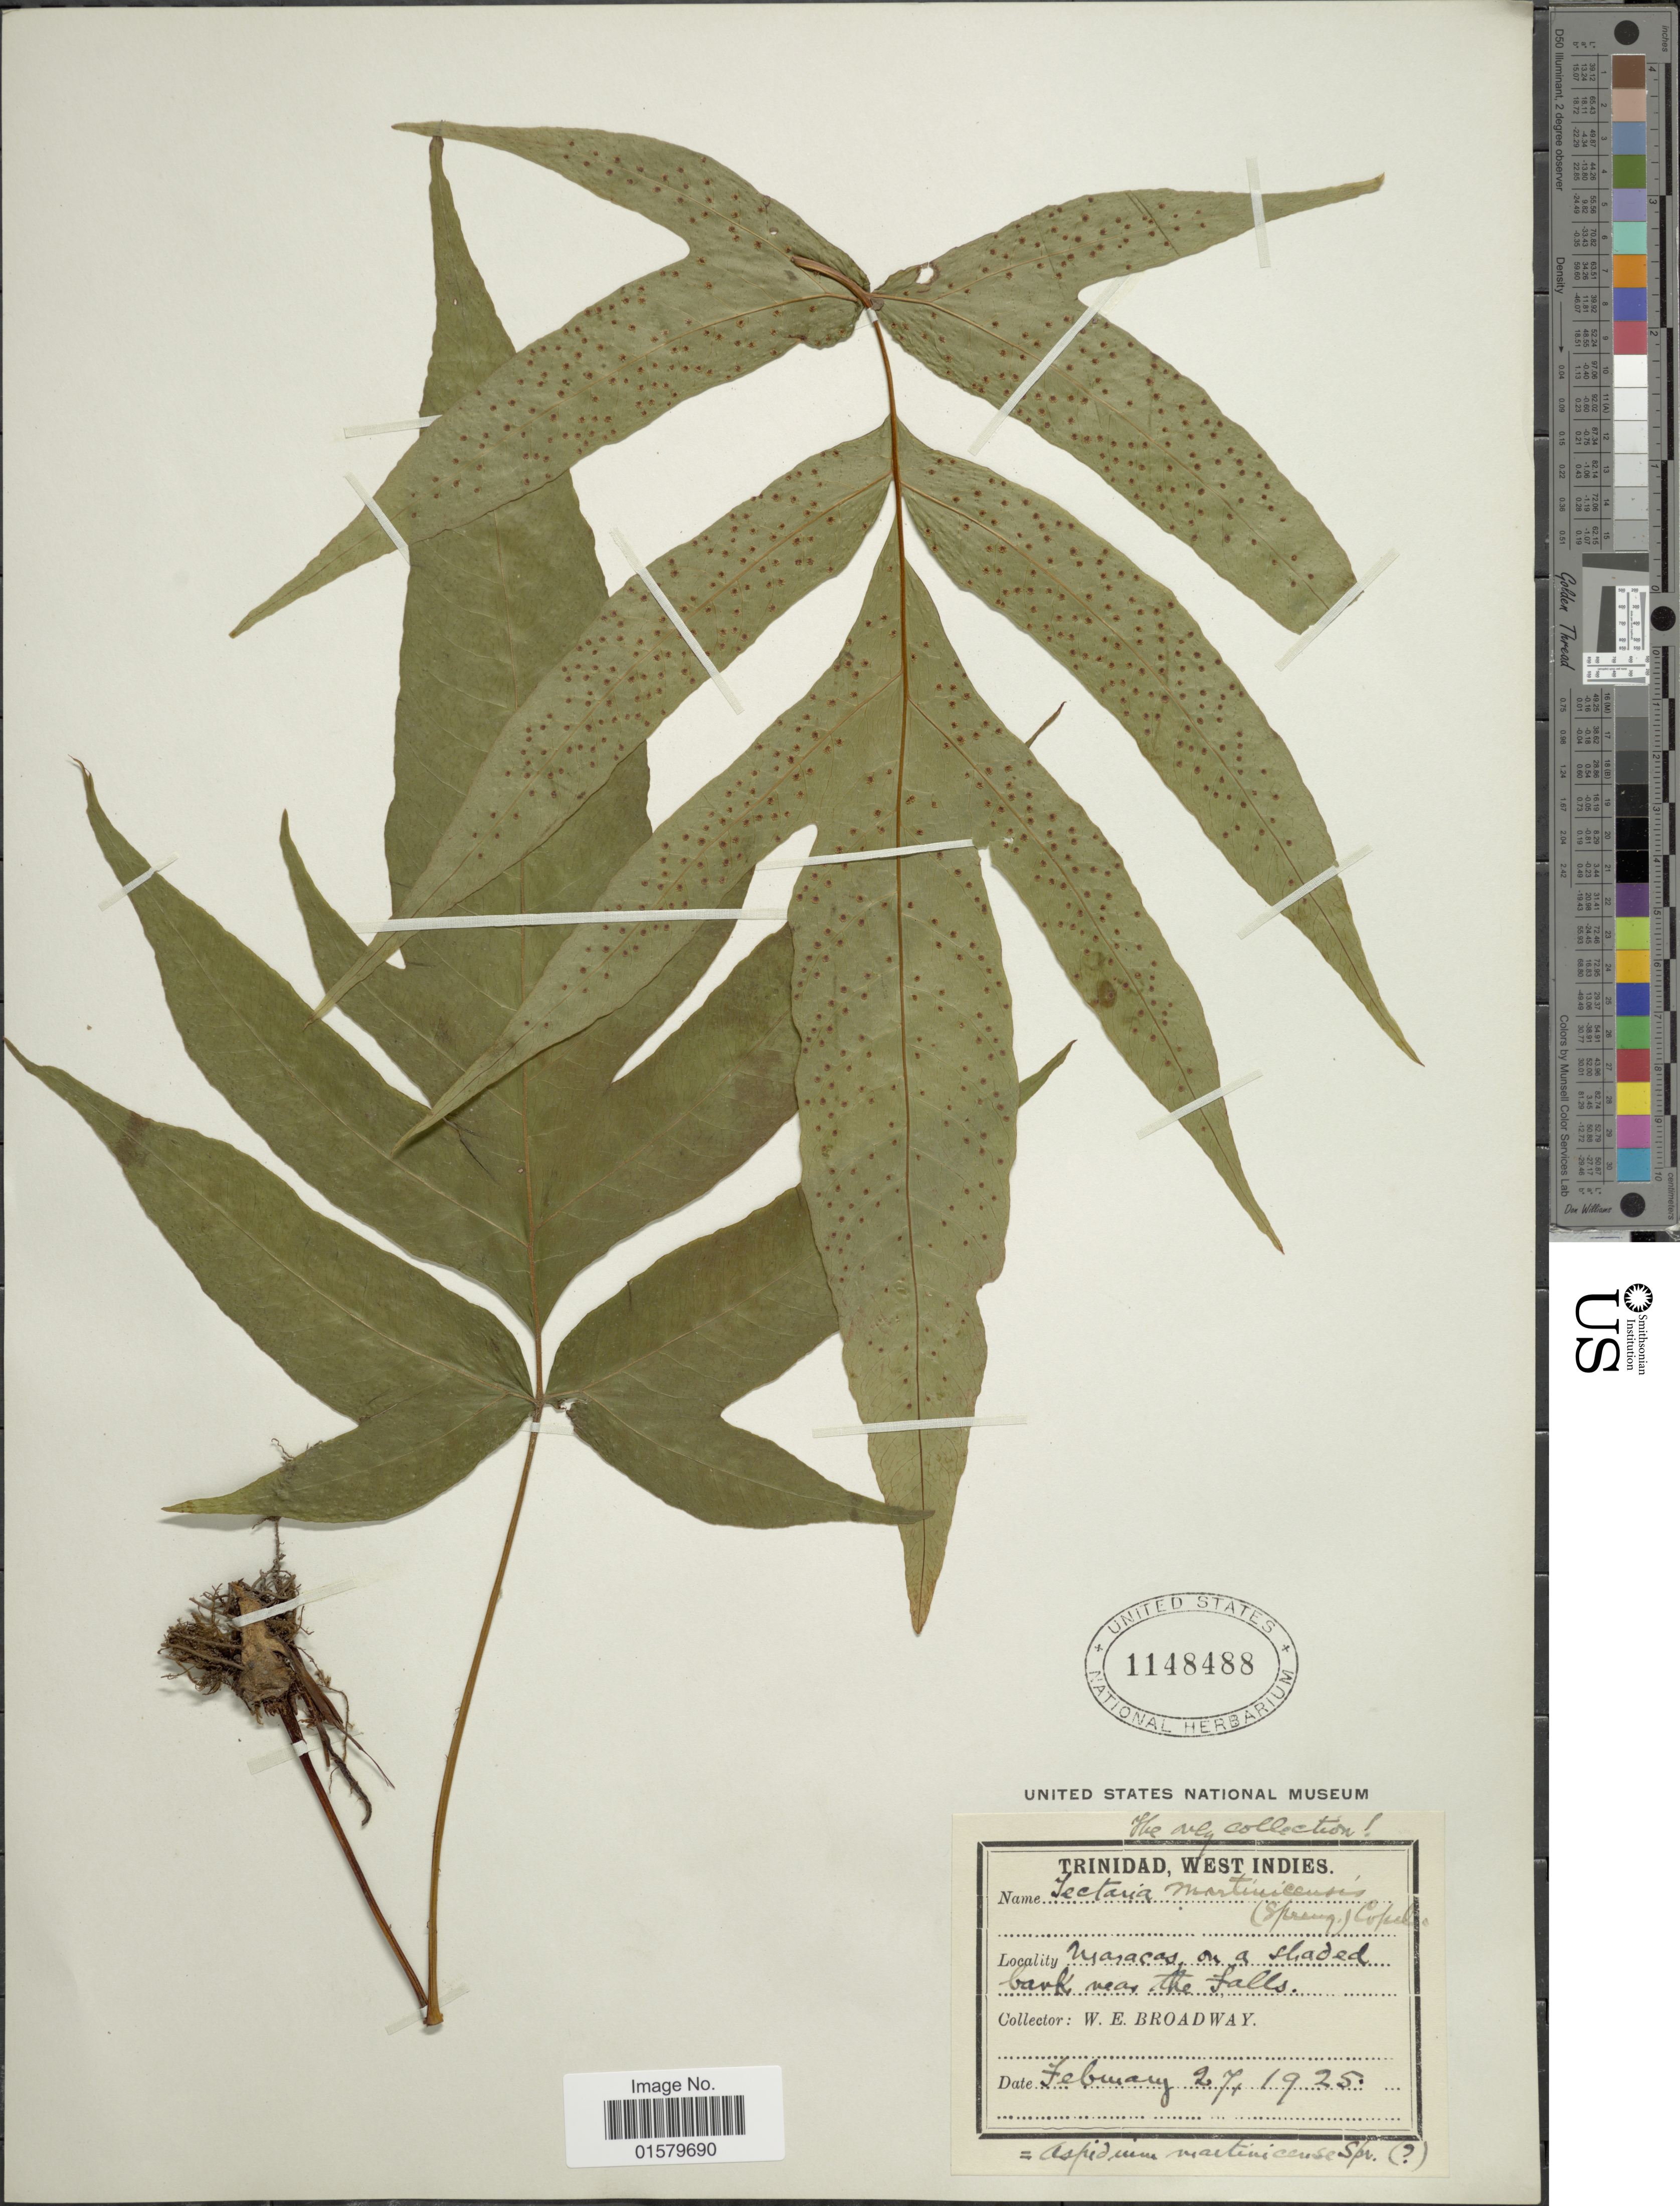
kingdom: Plantae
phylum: Tracheophyta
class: Polypodiopsida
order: Polypodiales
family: Tectariaceae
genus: Tectaria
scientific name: Tectaria incisa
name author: Cav.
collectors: W. E. Broadway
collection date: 1925-02-27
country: Trinidad and Tobago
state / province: Trinidad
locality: Maracas, on a shaded bank near the falls.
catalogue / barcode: US 1148488